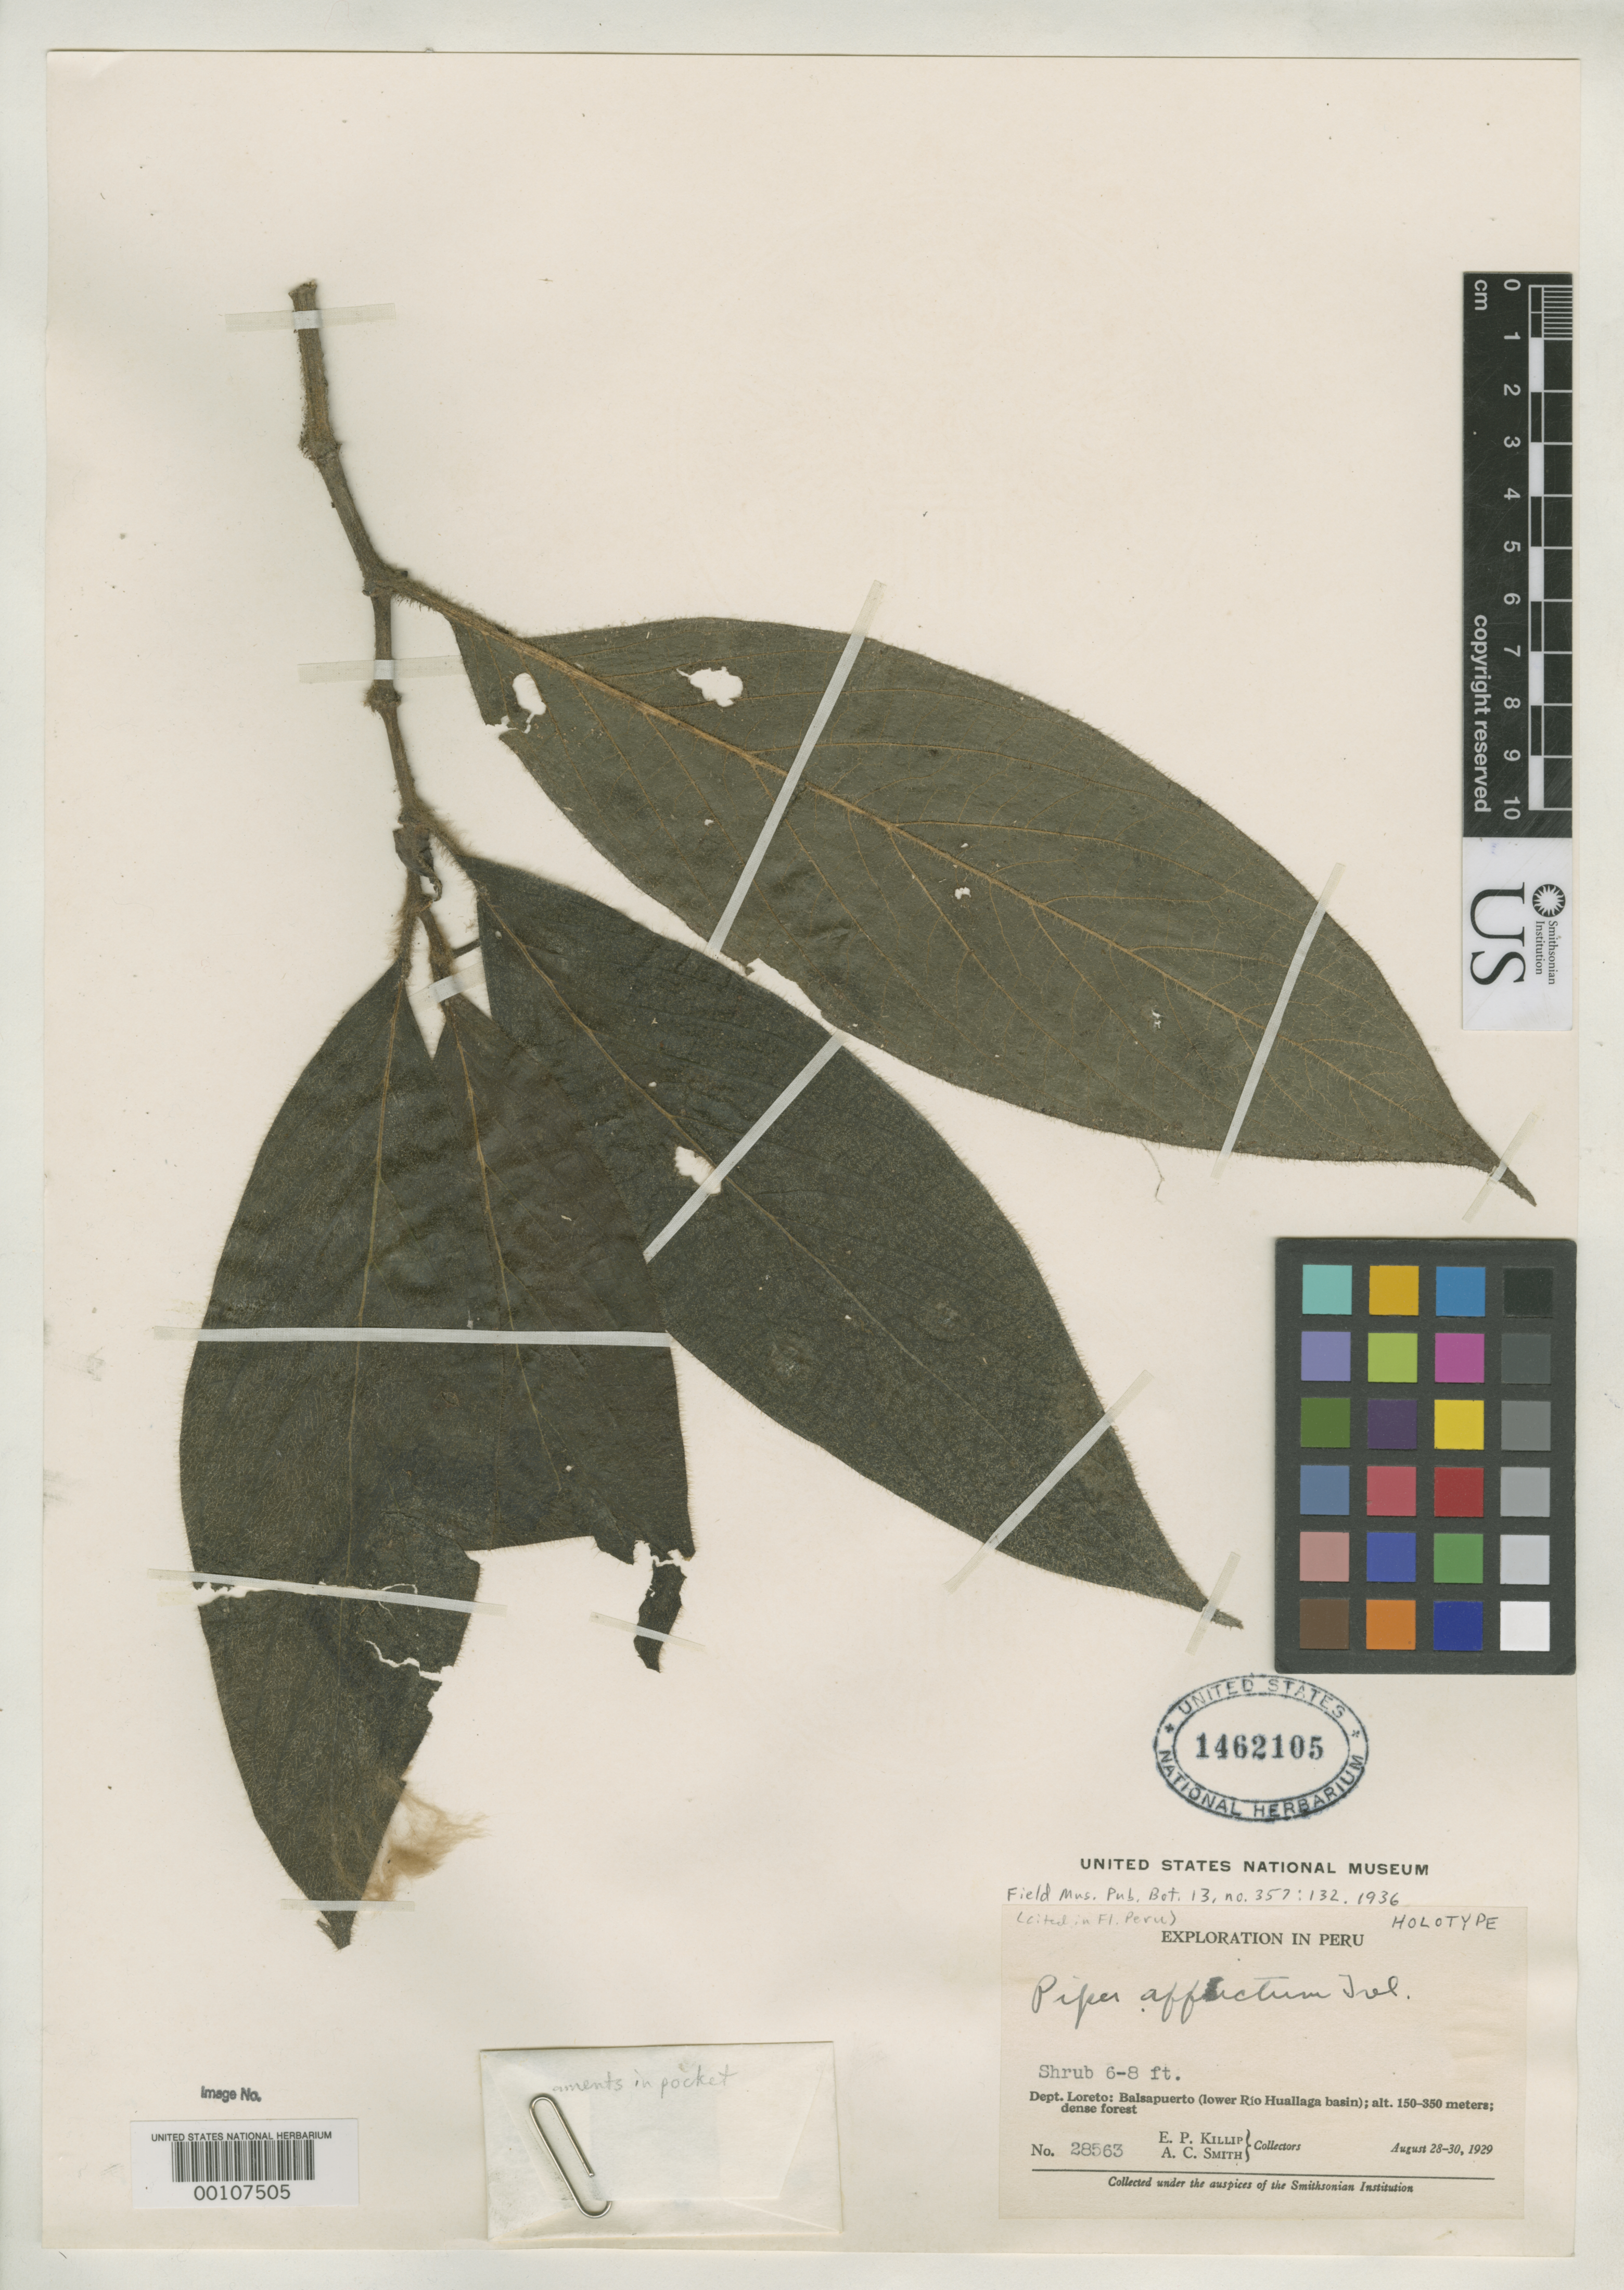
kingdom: Plantae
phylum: Tracheophyta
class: Magnoliopsida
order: Piperales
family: Piperaceae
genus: Piper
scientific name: Piper affictum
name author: Trel.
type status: Holotype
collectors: E. P. Killip & A. C. Smith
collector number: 28563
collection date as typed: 28 Aug 1929 to 30 Aug 1929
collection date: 1929-08-28/1929-08-30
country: Peru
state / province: Loreto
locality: Balsapuerto, lower Rio Huallaga Basin.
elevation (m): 150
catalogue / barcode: US 1462105